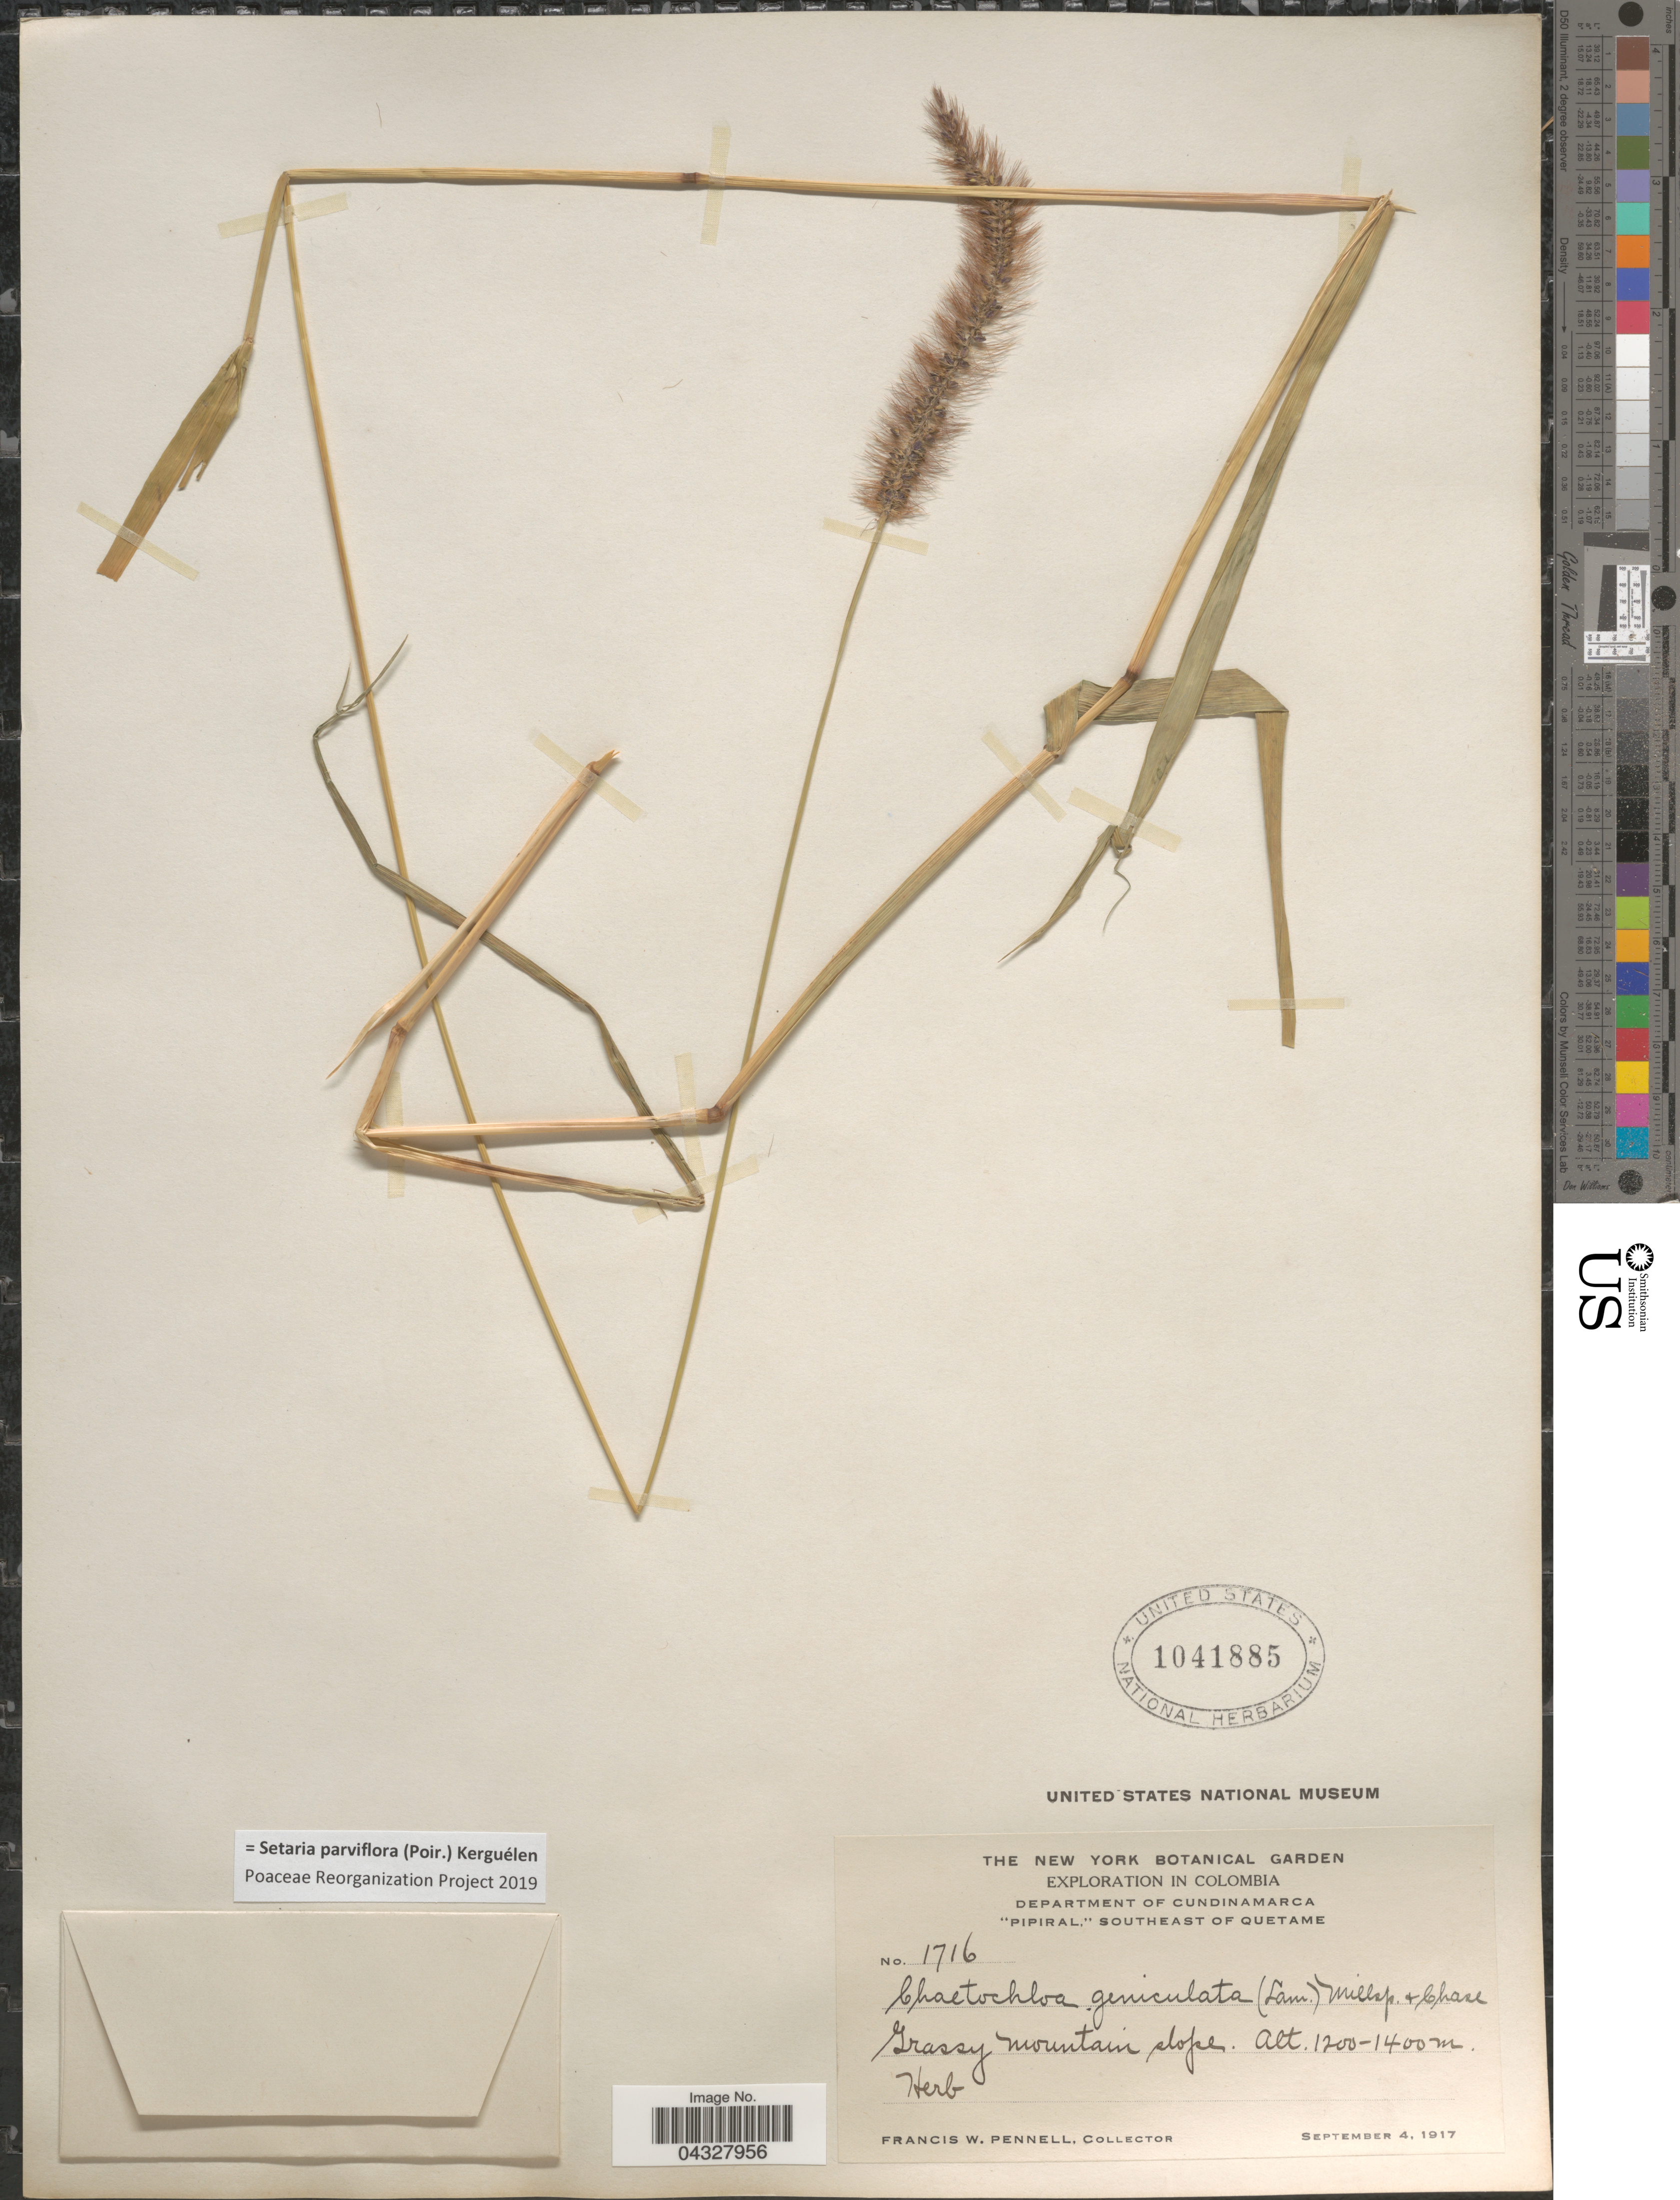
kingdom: Plantae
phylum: Tracheophyta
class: Liliopsida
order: Poales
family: Poaceae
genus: Setaria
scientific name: Setaria parviflora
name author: (Poir.) Kerguélen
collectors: F. W. Pennell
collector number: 1716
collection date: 1917-09-04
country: Colombia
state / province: Cundinamarca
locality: Exploration of Colombia. Department of Cundinamarca. "Pipiral," southeast of Quetame.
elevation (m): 1200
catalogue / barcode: US 1041885